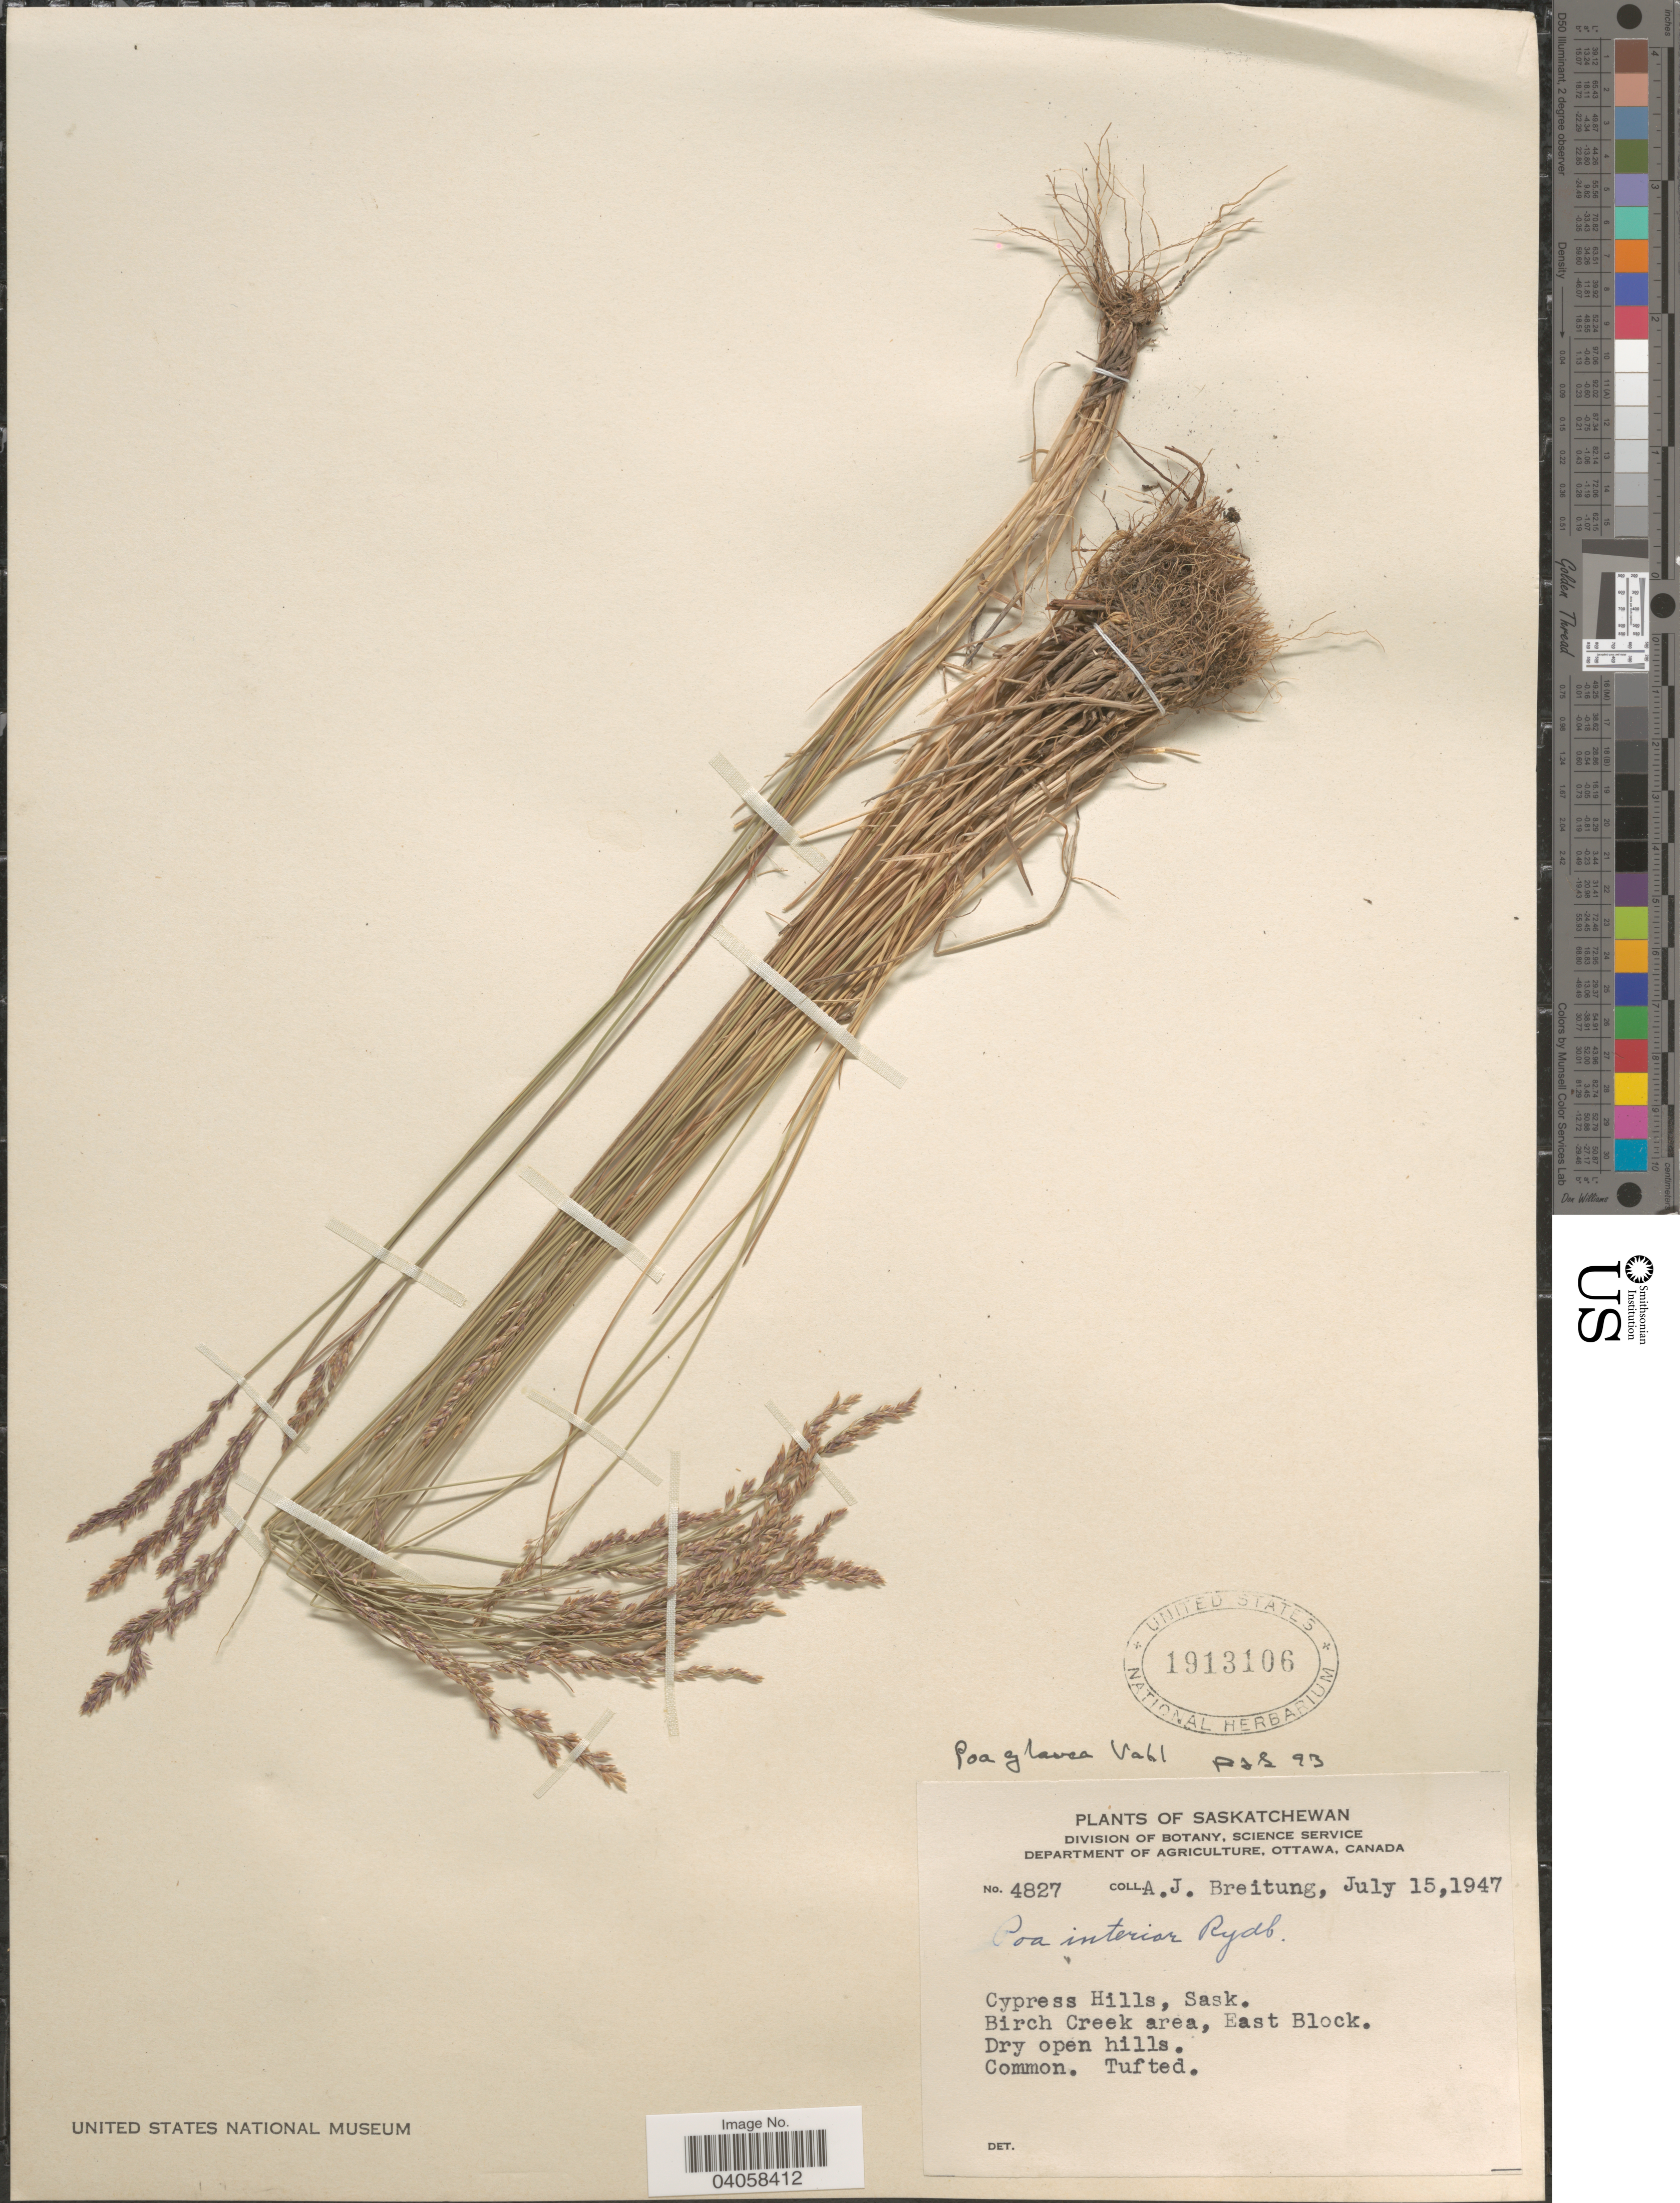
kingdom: Plantae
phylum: Tracheophyta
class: Liliopsida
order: Poales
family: Poaceae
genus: Poa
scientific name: Poa glauca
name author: Vahl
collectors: A. Breitung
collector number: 4827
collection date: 1947-07-15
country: Canada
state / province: Saskatchewan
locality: Cypress Hills. Birch Creek area, East Block.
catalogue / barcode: US 1913106